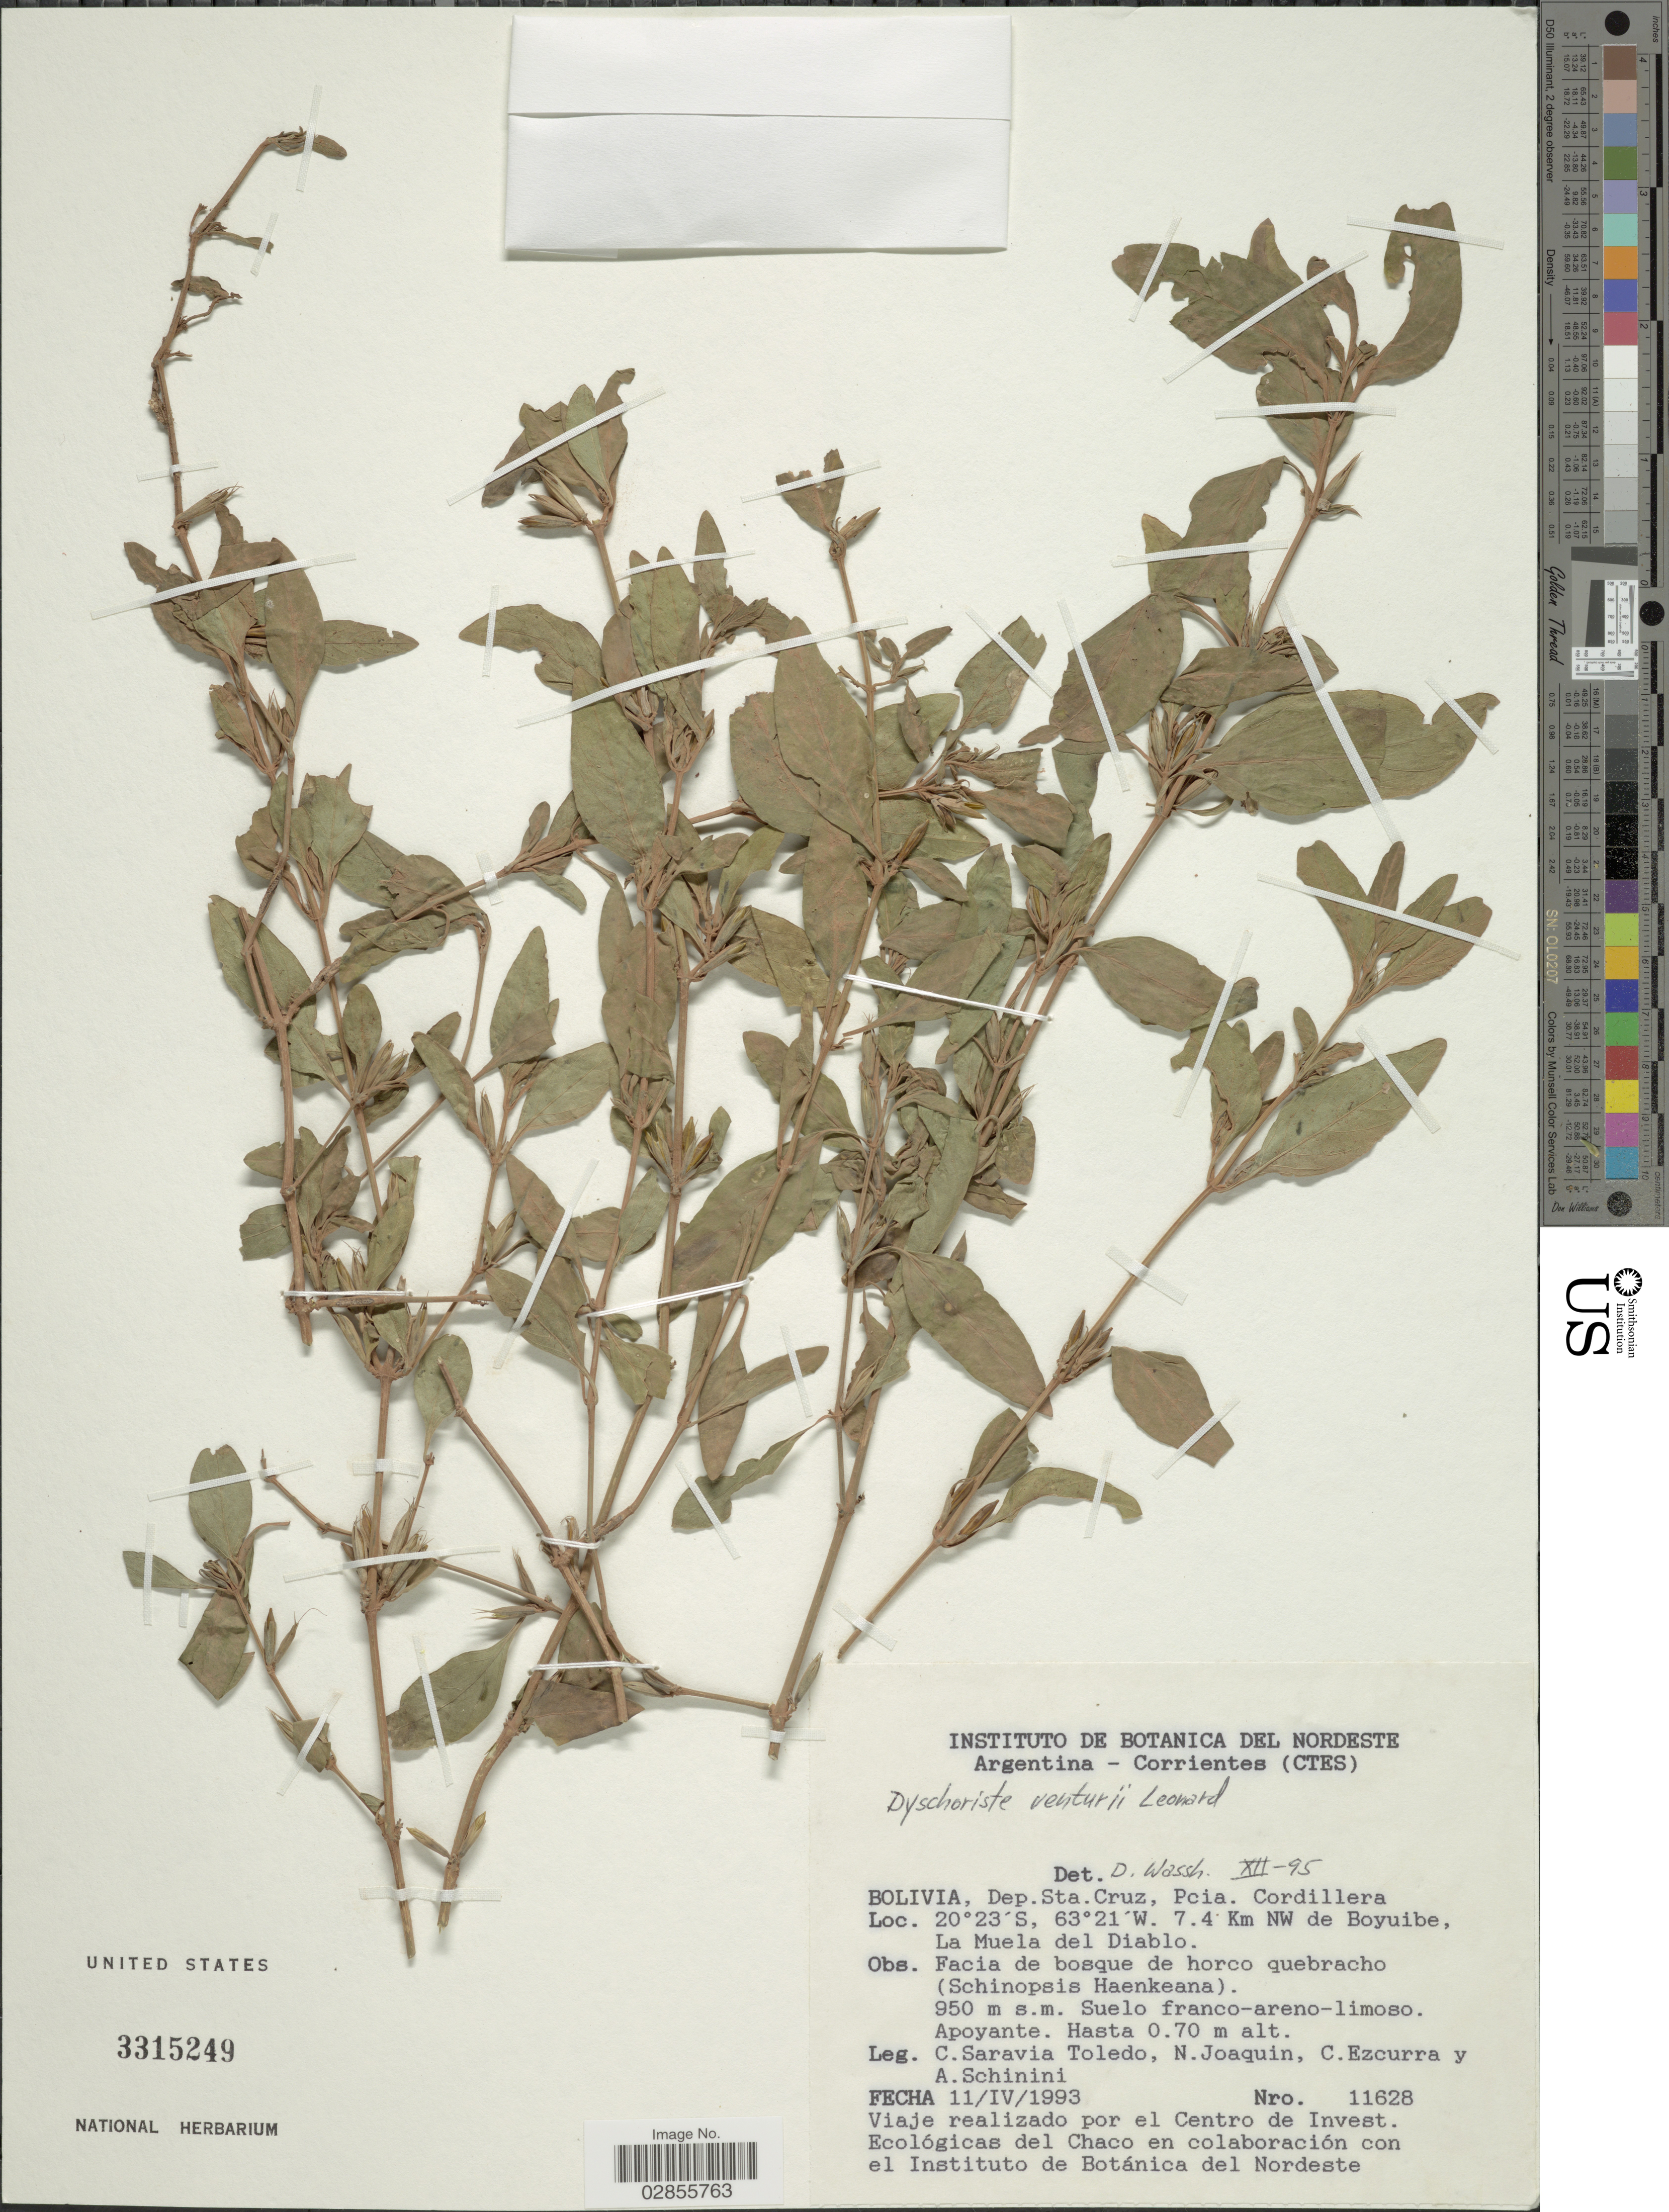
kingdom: Plantae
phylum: Tracheophyta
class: Magnoliopsida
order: Lamiales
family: Acanthaceae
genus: Dyschoriste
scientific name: Dyschoriste venturii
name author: Leonard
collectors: C. Saravia T., N. Joaquin, C. Ezcurra & A. Schinini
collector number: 11628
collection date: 1993-04-11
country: Bolivia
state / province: Santa Cruz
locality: Dep. Sta. Cruz, Pcia. Cordillera 7.4 Km NW de Boyuibe, La Muela del Diablo.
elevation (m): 950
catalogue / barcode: US 3315249